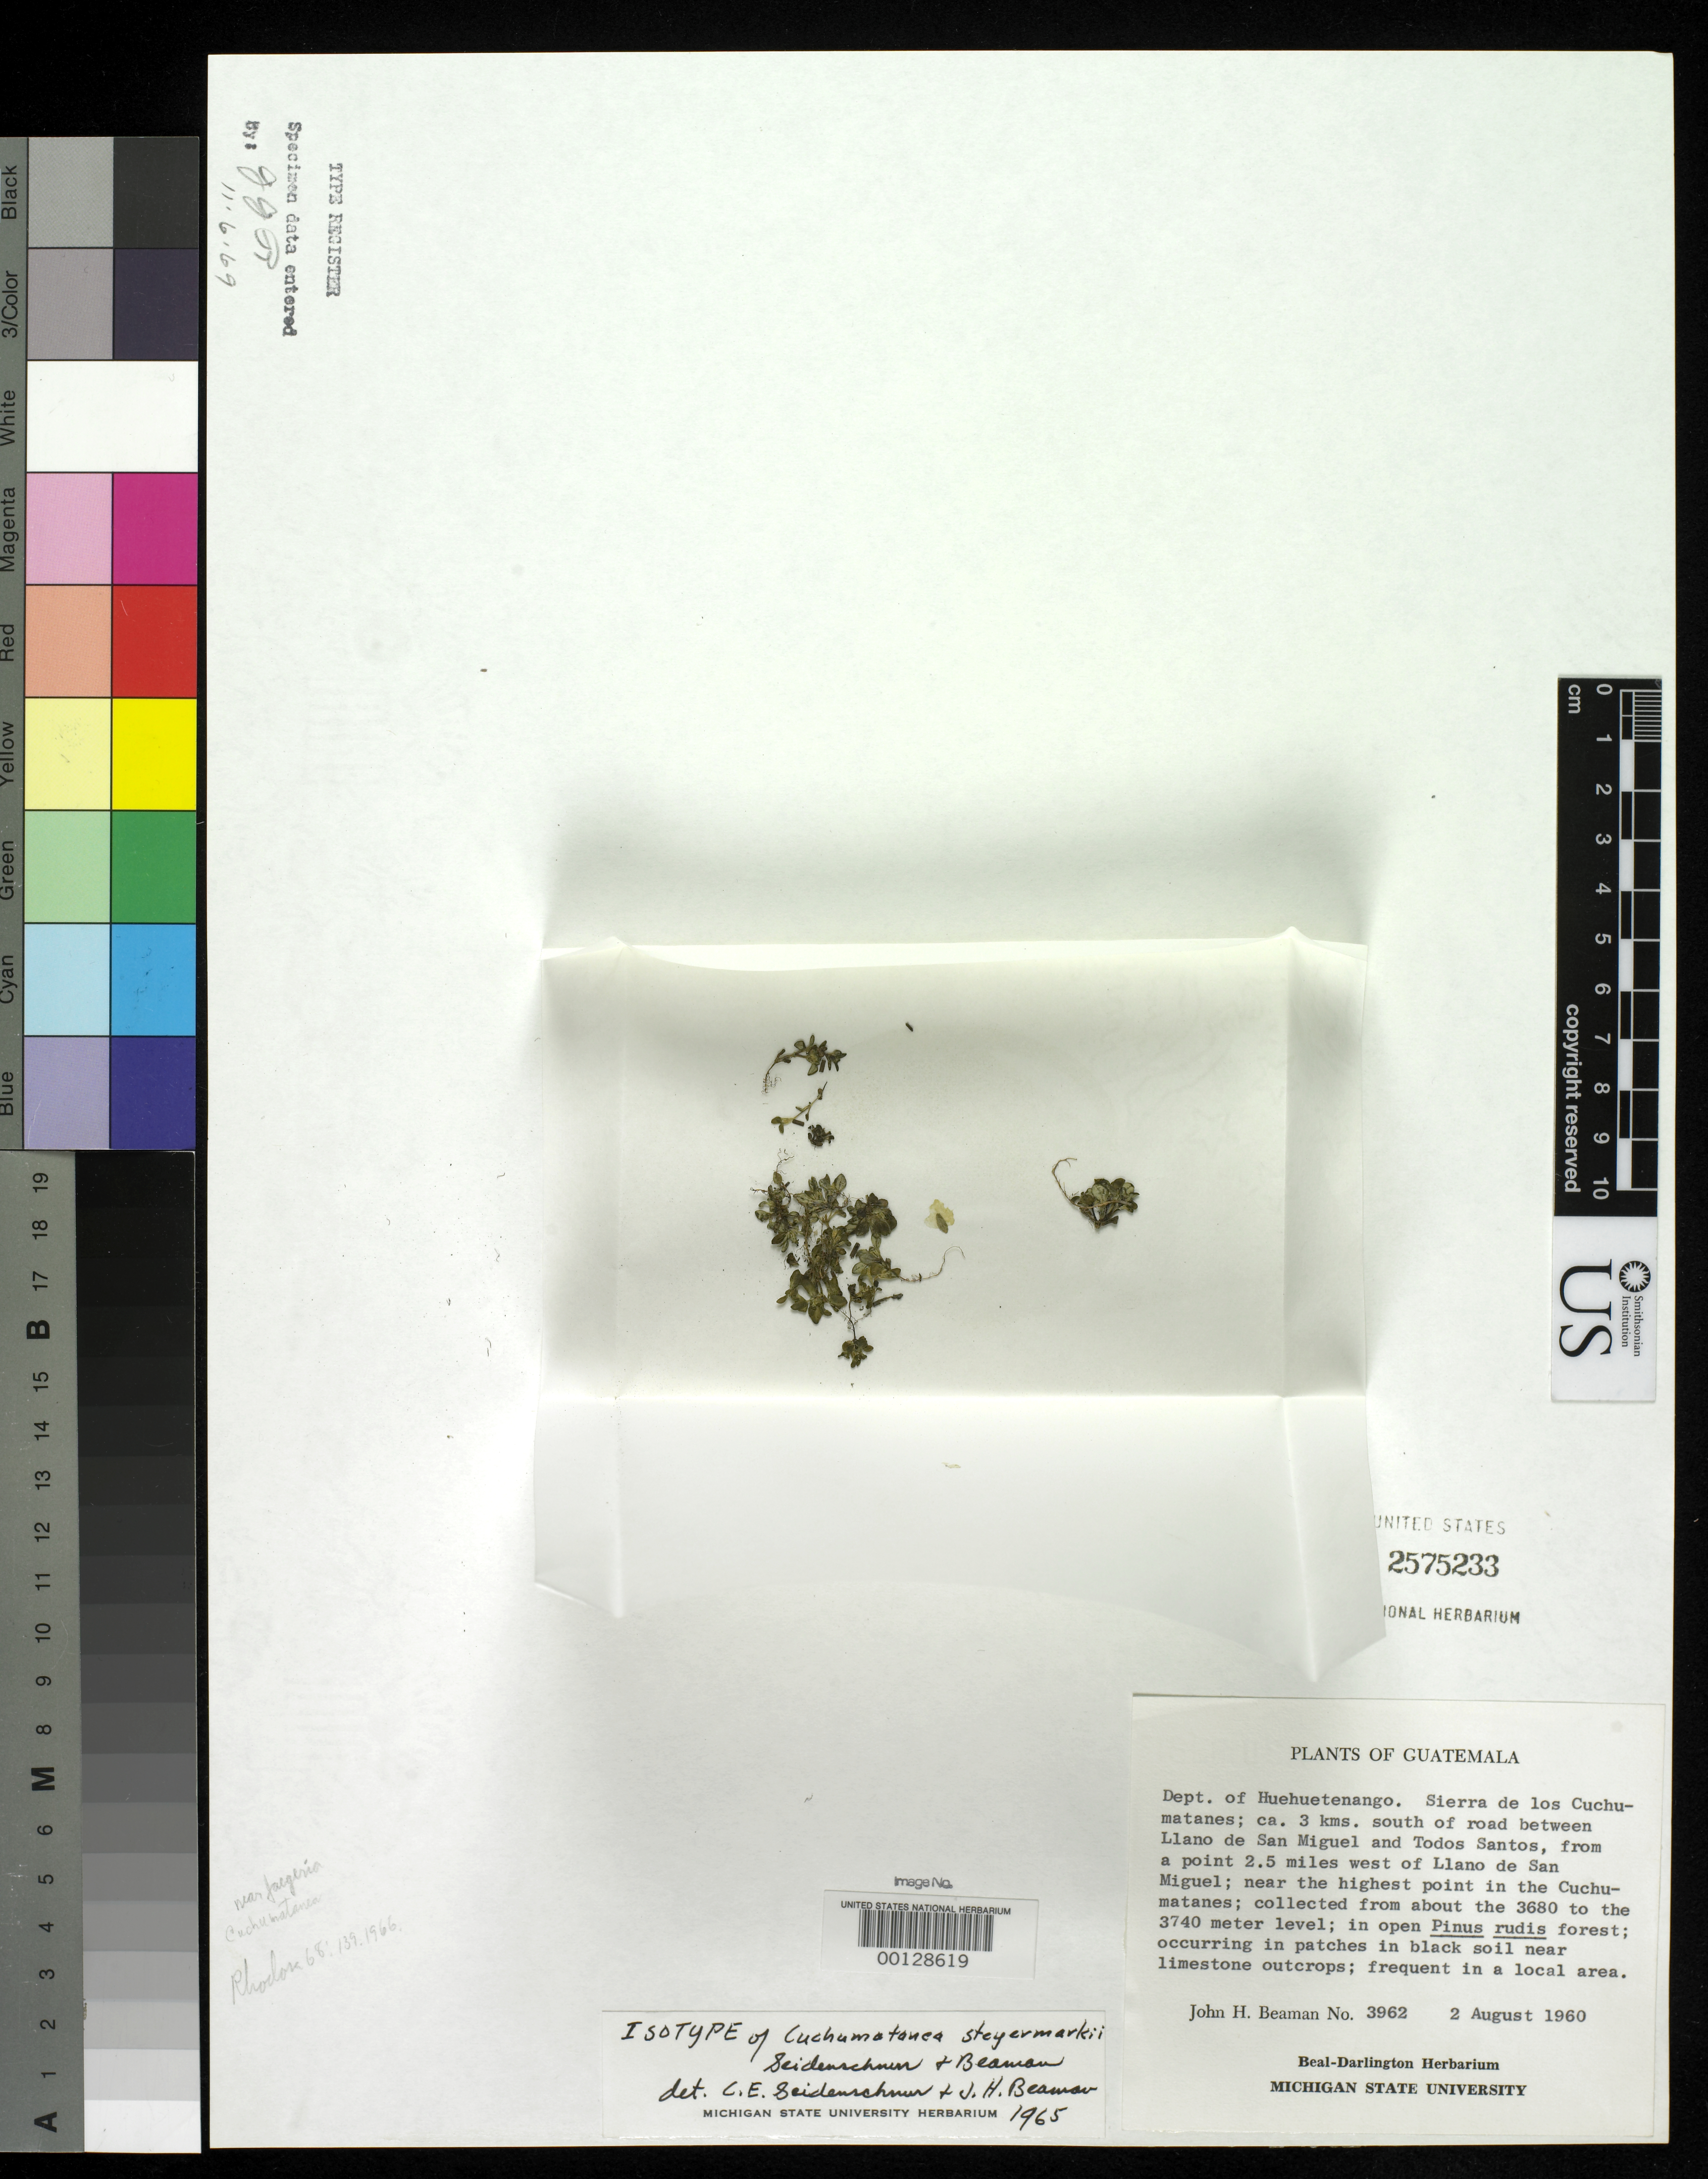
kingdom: Plantae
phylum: Tracheophyta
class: Magnoliopsida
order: Asterales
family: Asteraceae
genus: Cuchumatanea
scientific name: Cuchumatanea steyermarkii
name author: Seid. & Beaman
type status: Isotype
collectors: J. H. Beaman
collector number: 3962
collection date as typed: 02 Aug 1960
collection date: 1960-08-02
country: Guatemala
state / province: Huehuetenango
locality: Llano de San Miguel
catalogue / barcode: US 2575233